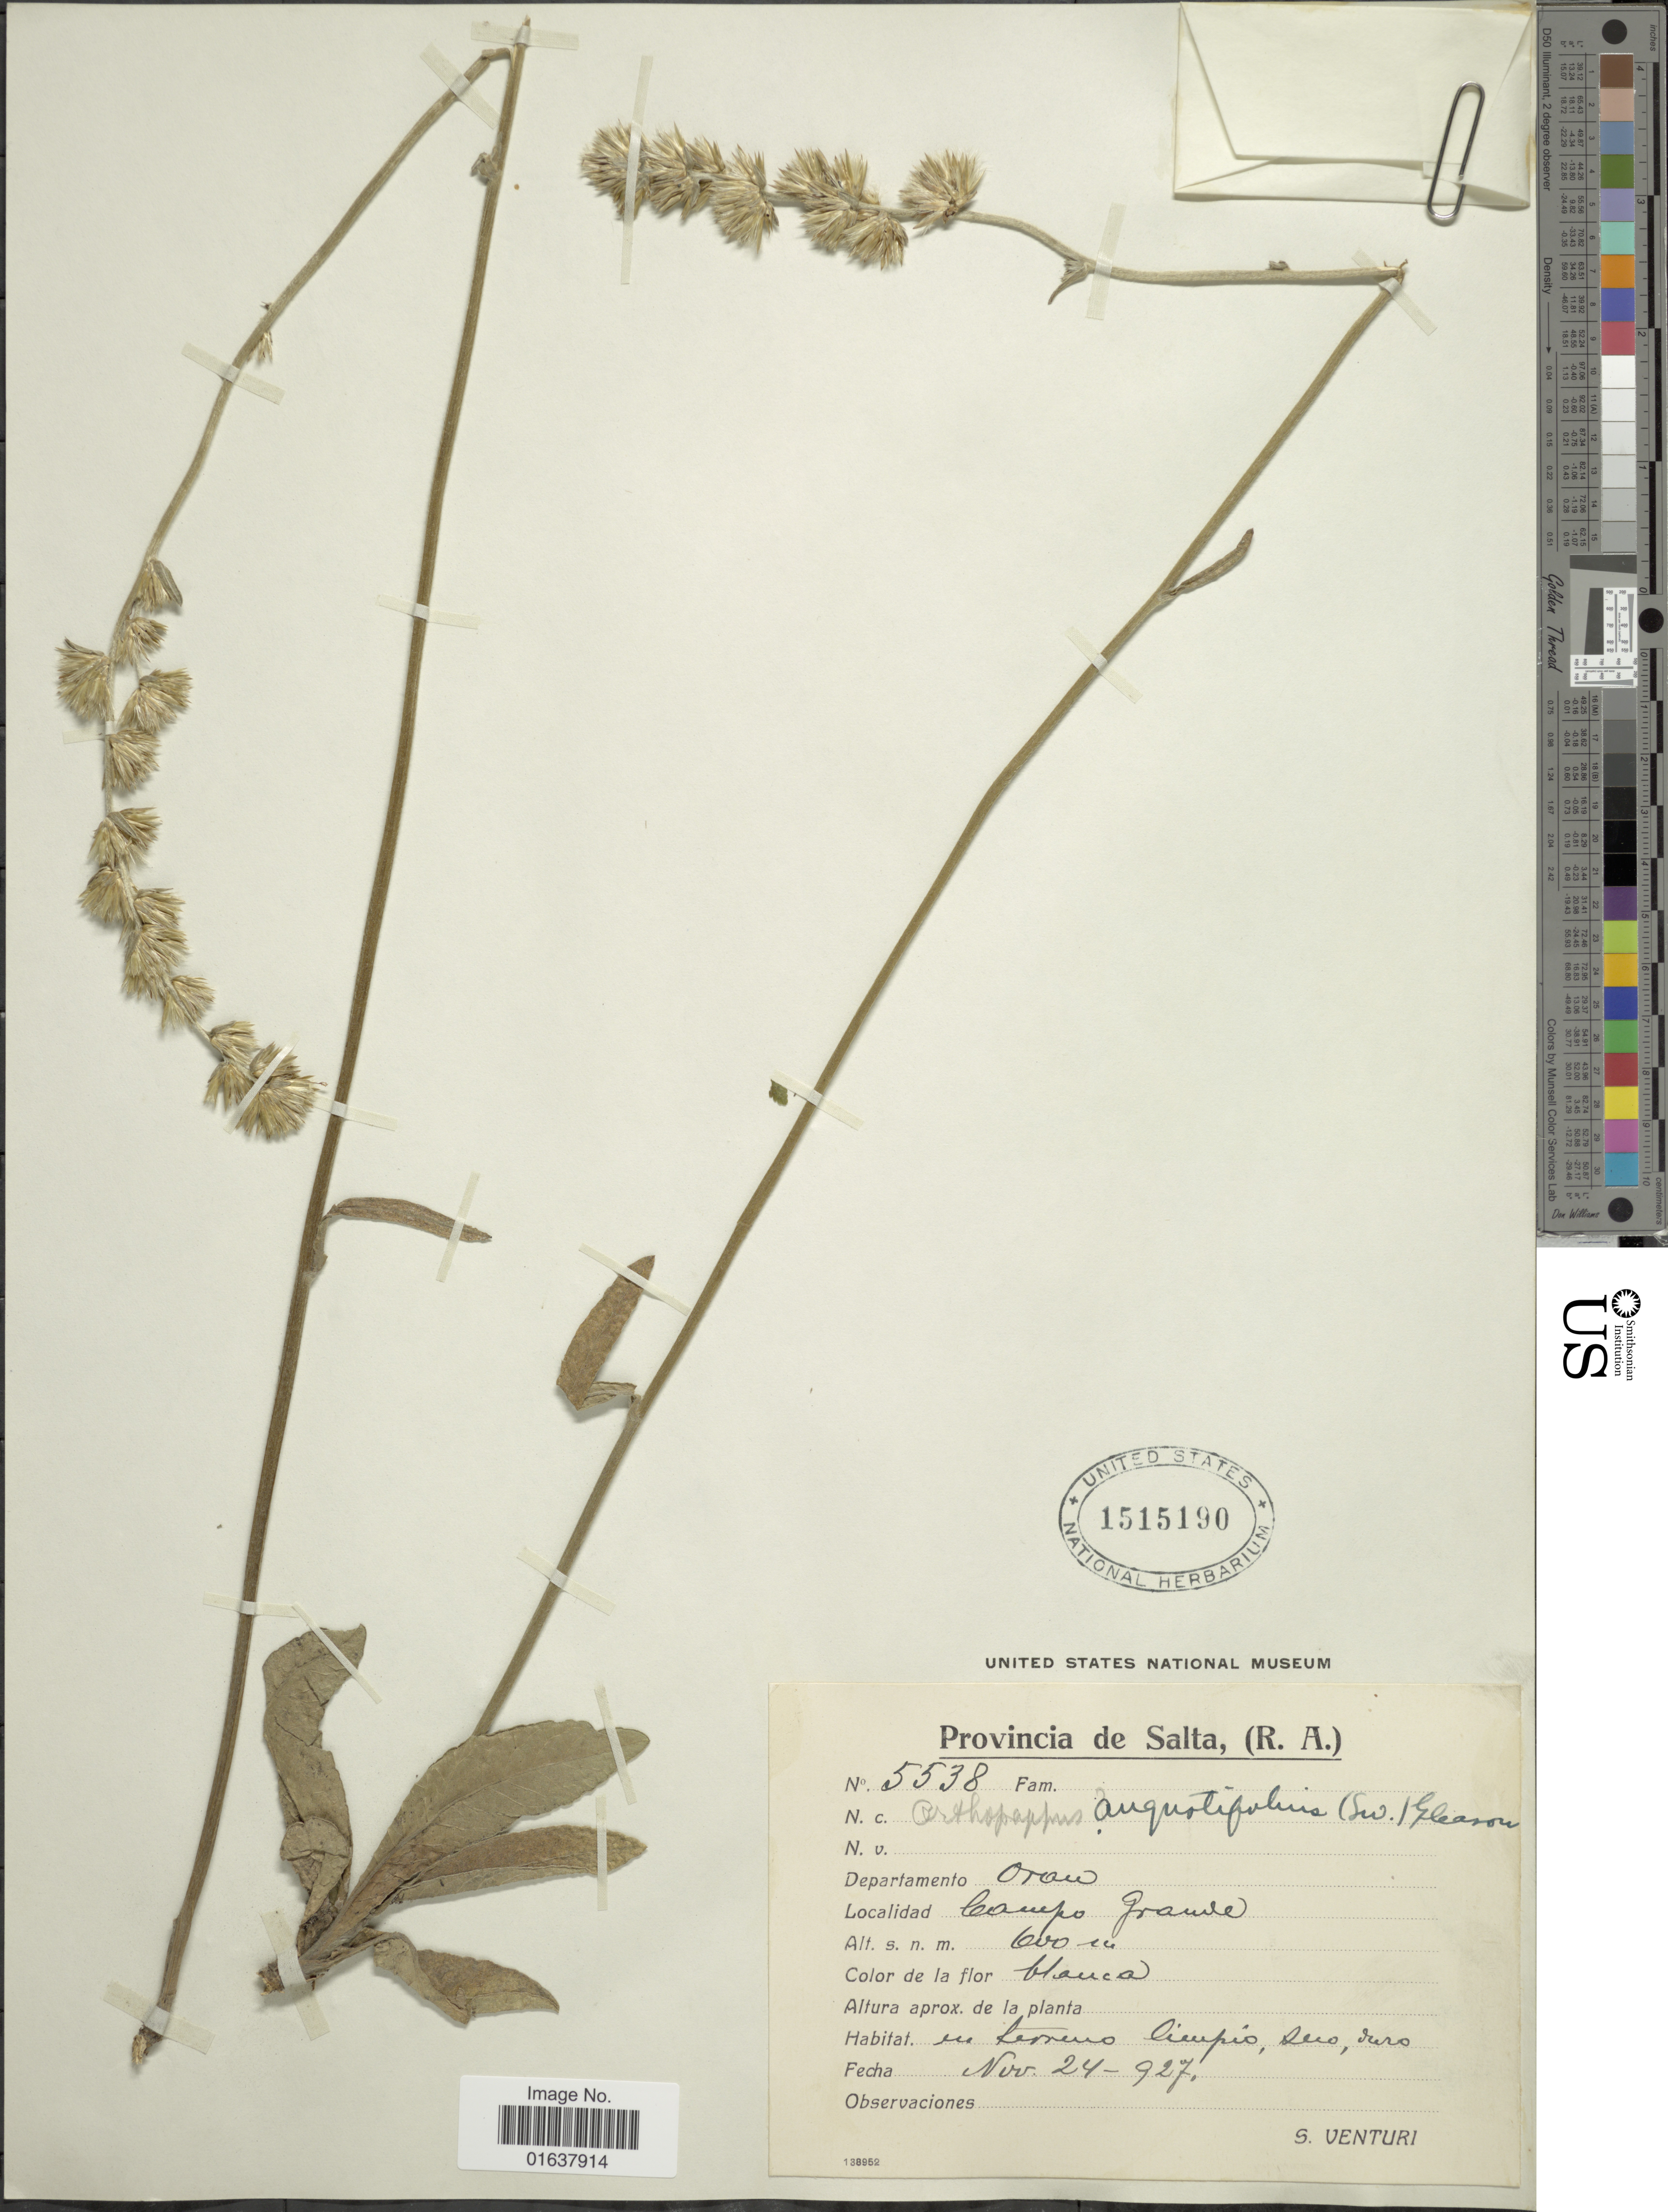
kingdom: Plantae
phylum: Tracheophyta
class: Magnoliopsida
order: Asterales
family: Asteraceae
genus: Orthopappus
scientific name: Orthopappus angustifolius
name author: (Sw.) Gleason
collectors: S. Venturi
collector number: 5538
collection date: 1927-11-24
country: Argentina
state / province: Salta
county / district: Orán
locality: Campo Grande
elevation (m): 600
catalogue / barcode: US 1515190